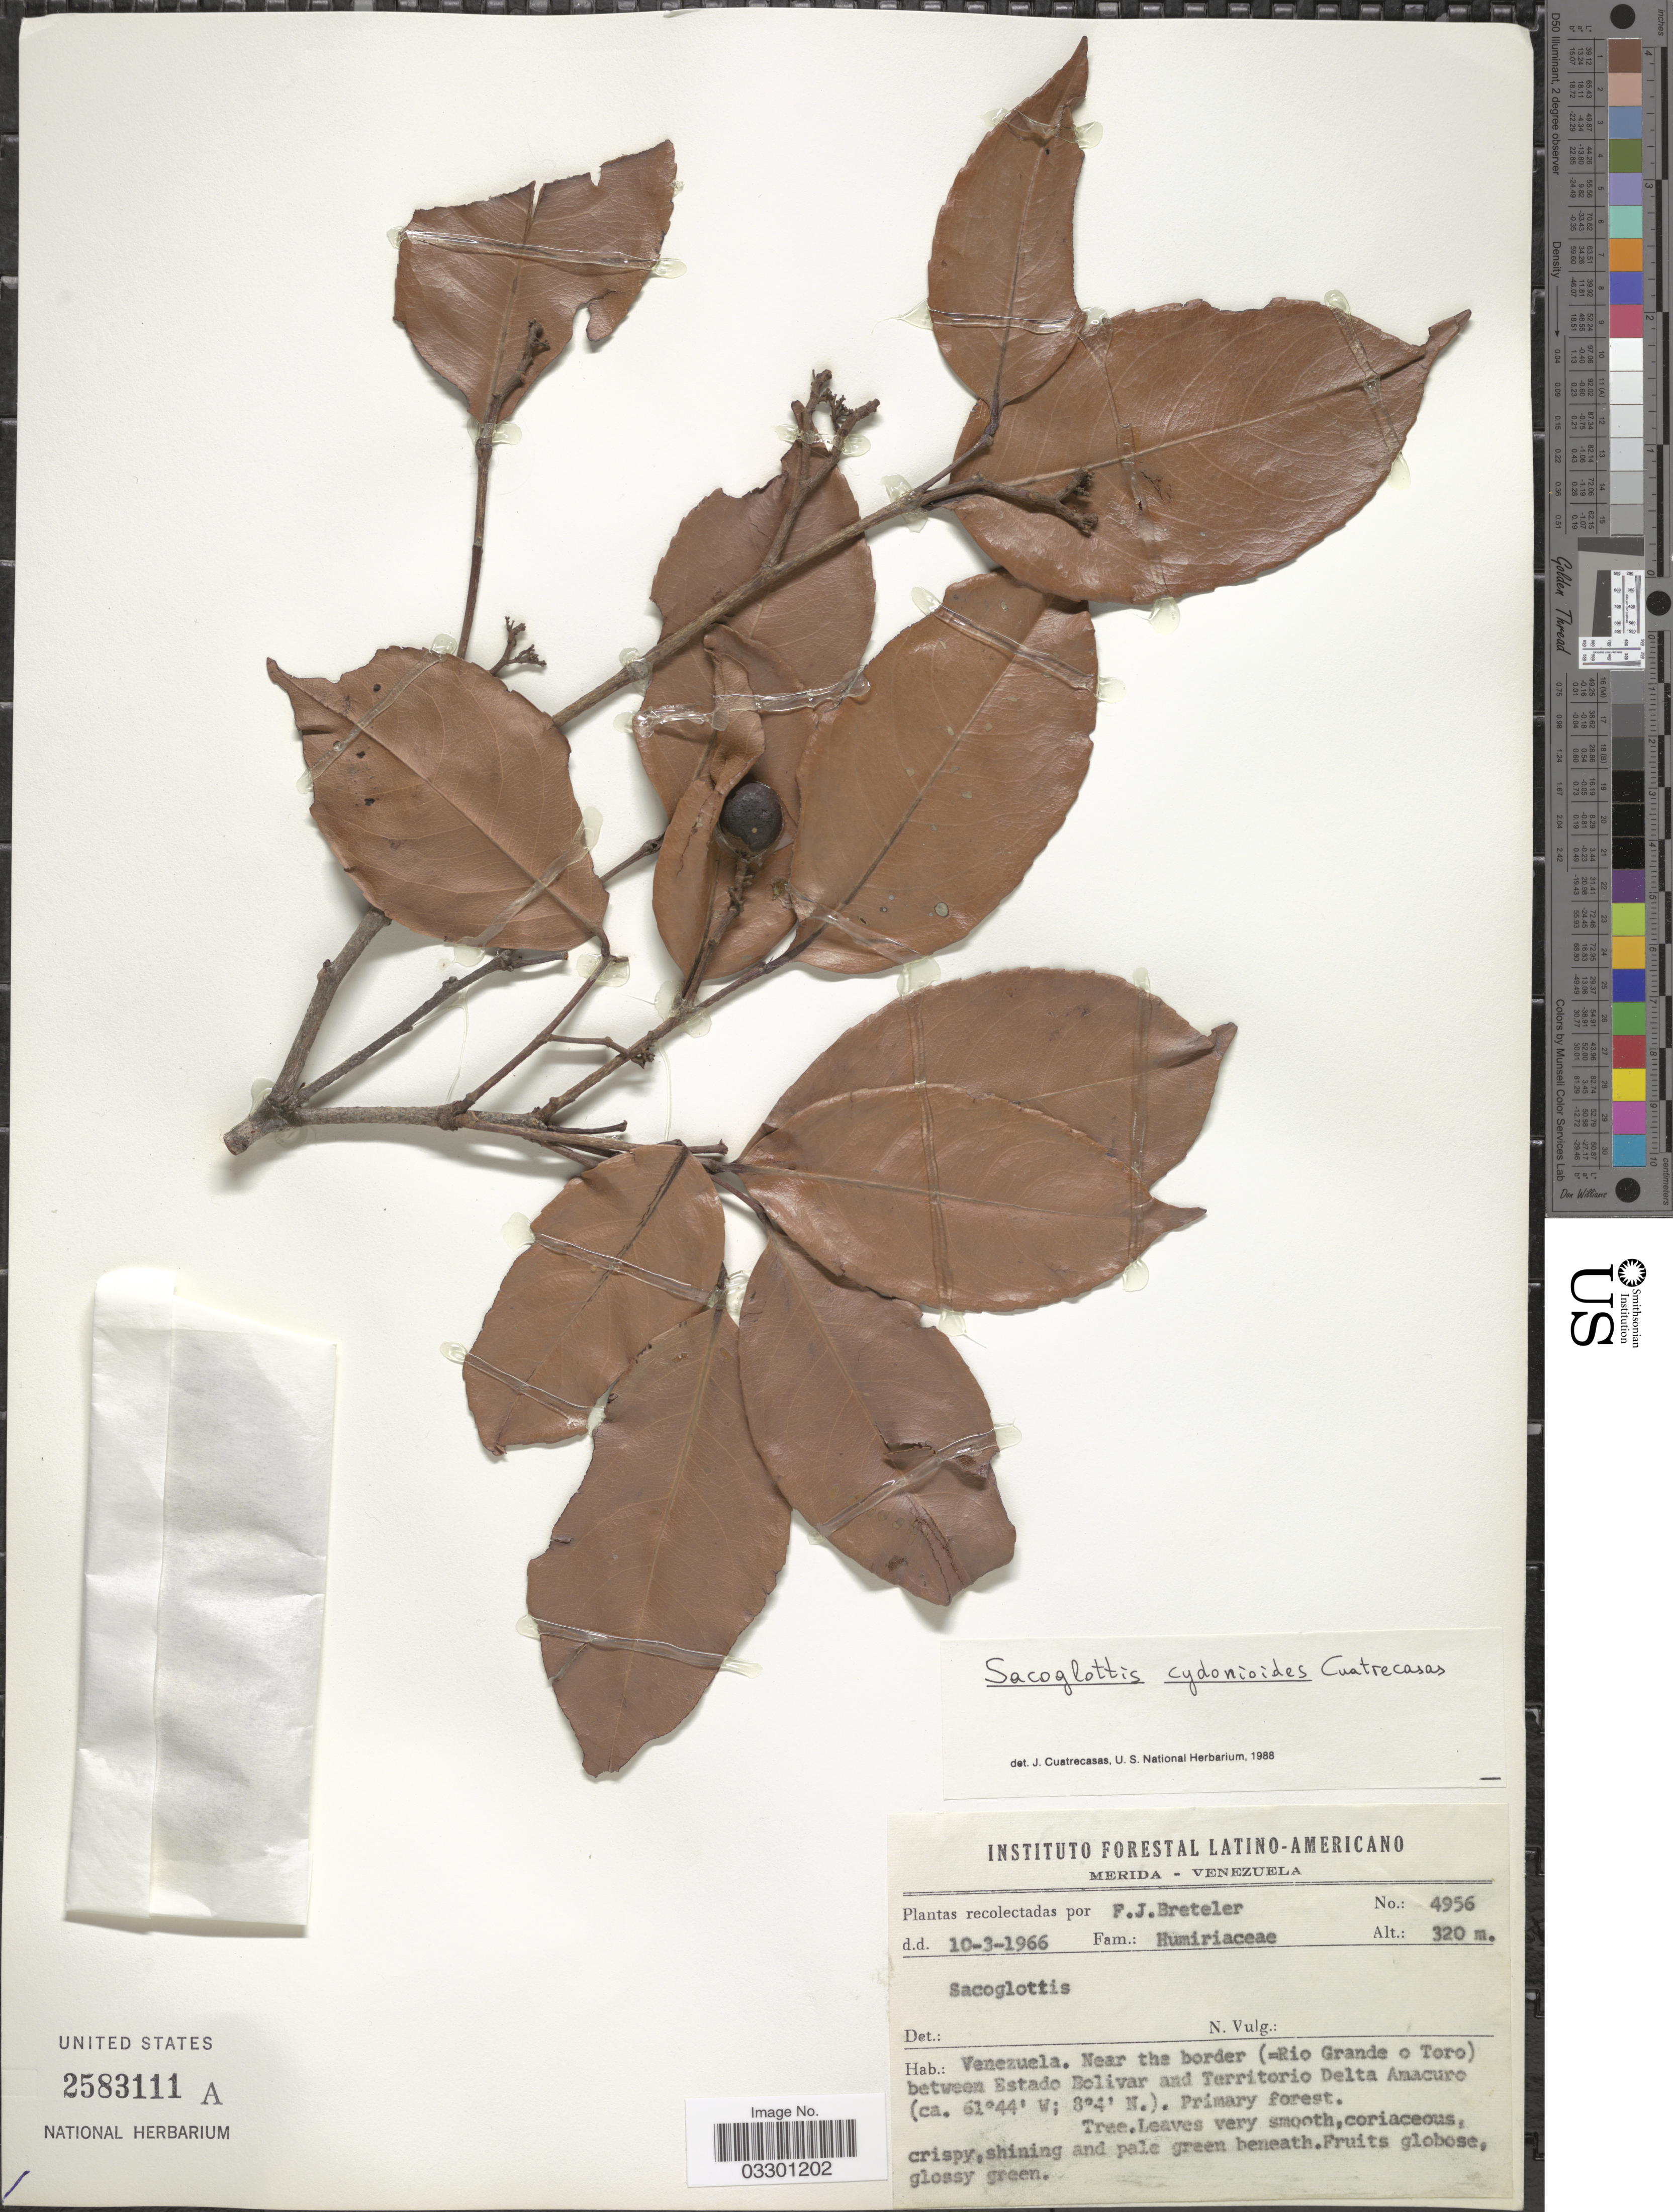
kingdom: Plantae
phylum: Tracheophyta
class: Magnoliopsida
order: Malpighiales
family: Humiriaceae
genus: Sacoglottis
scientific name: Sacoglottis cydonioides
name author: Cuatrec.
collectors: F. J. Breteler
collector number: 4956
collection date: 1966-03-10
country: Venezuela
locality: Near the border (=Rio Grande o Toro) between Estado Bolivar and Territorio Delta Amacuro.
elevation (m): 320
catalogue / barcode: US 2583111A